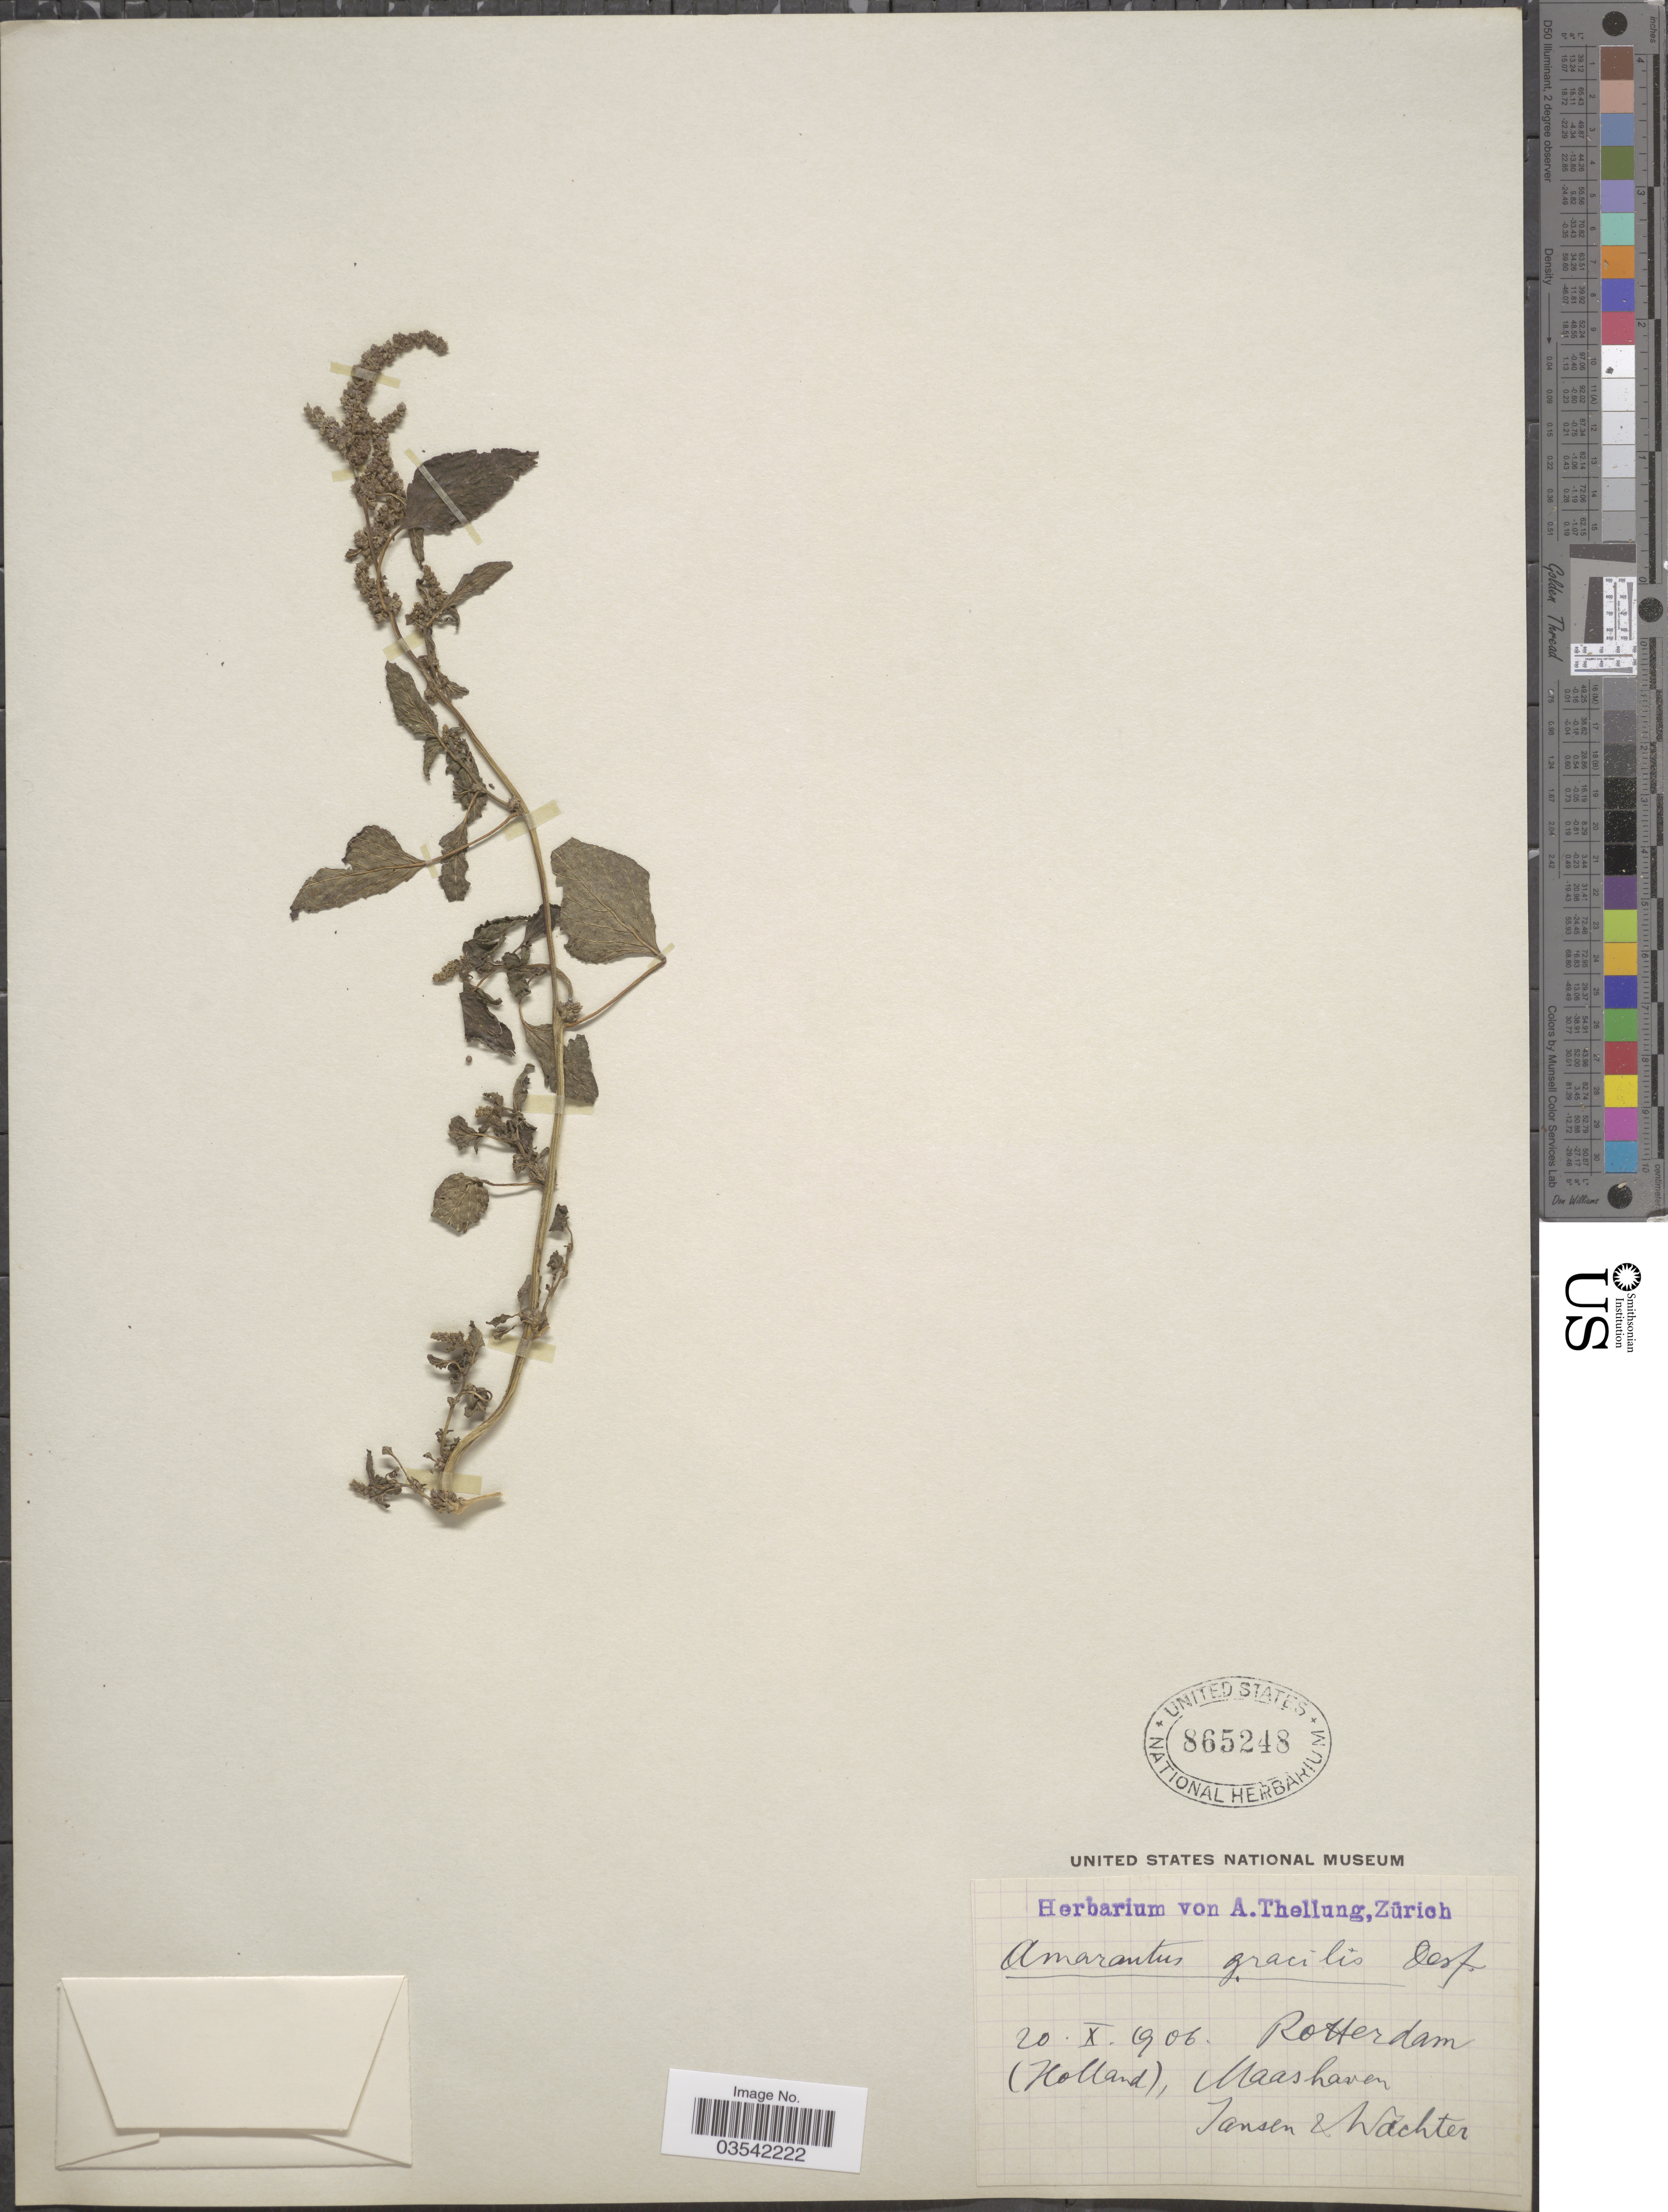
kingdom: Plantae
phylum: Tracheophyta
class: Magnoliopsida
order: Caryophyllales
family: Amaranthaceae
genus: Amaranthus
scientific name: Amaranthus gracilis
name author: Desf. ex Poir.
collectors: Jansen & Wachter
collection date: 1906-10-20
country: Netherlands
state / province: Zuid Holland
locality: Rotterdam (Holland), Maashaven.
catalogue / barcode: US 865248